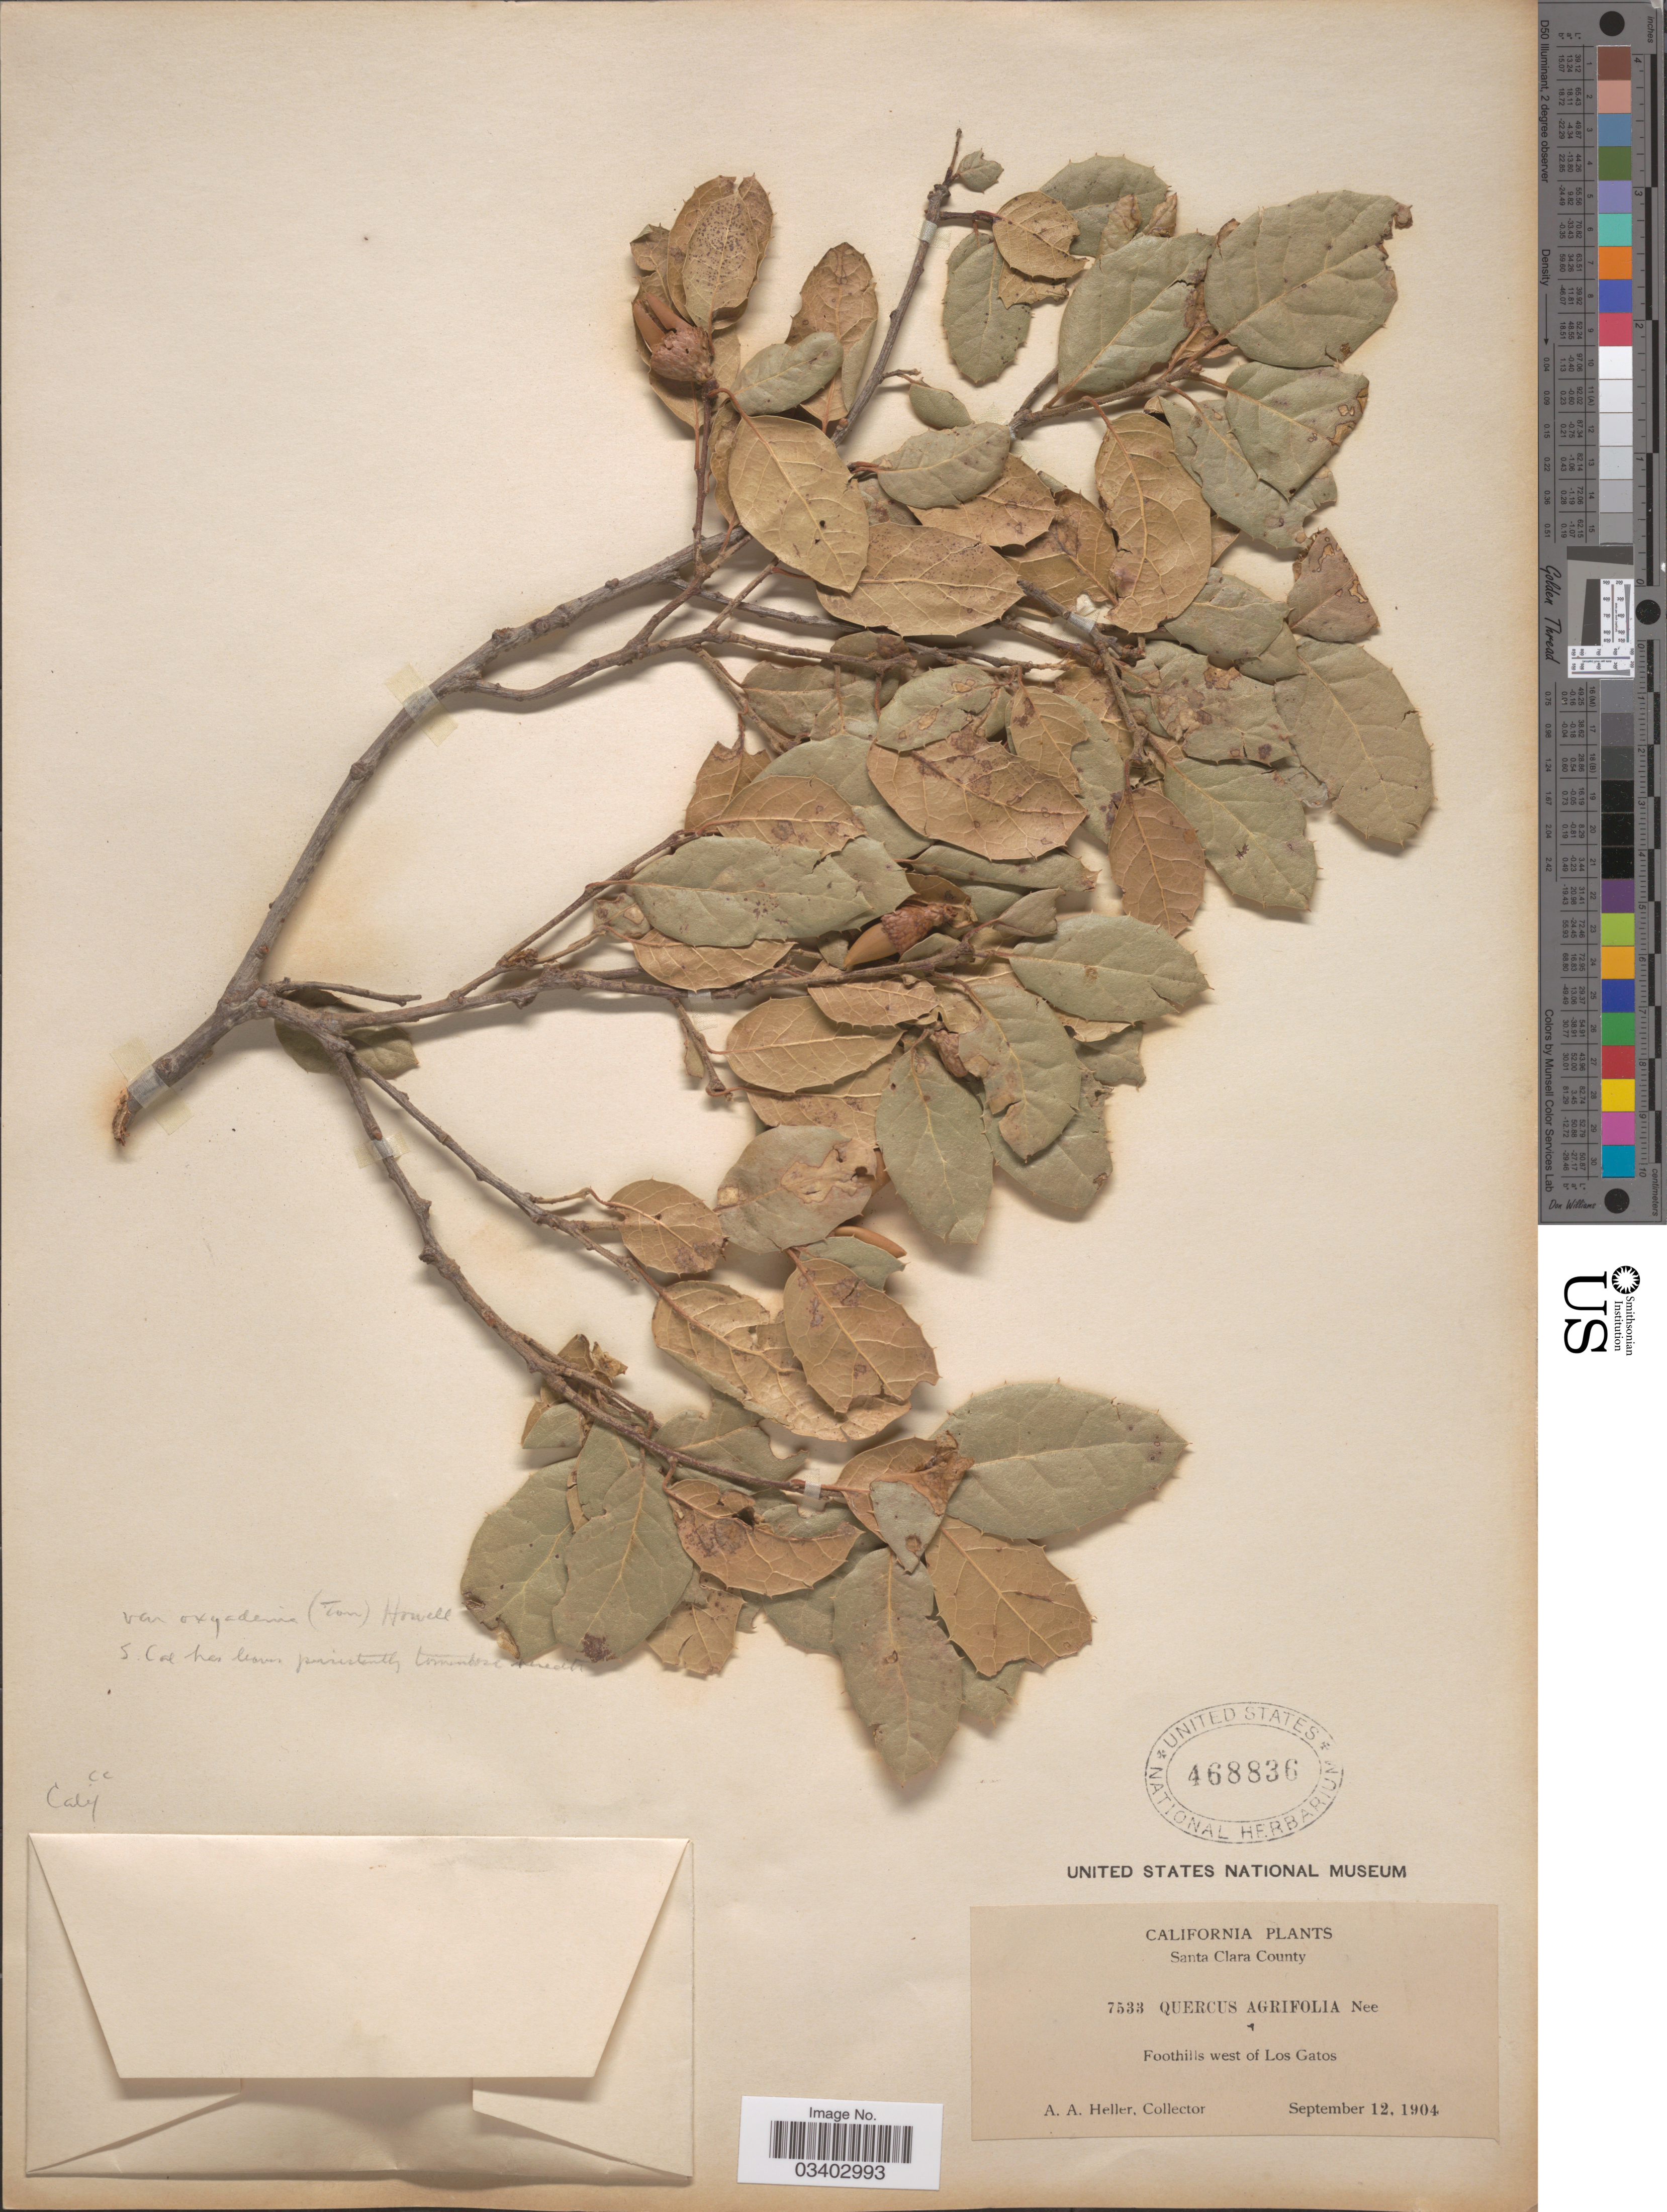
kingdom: Plantae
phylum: Tracheophyta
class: Magnoliopsida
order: Fagales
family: Fagaceae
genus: Quercus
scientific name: Quercus agrifolia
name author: Née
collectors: A. A. Heller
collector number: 7533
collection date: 1904-09-12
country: United States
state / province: California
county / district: Santa Clara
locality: Santa Clara County, Foothills west of Los Gatos.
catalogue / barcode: US 468836